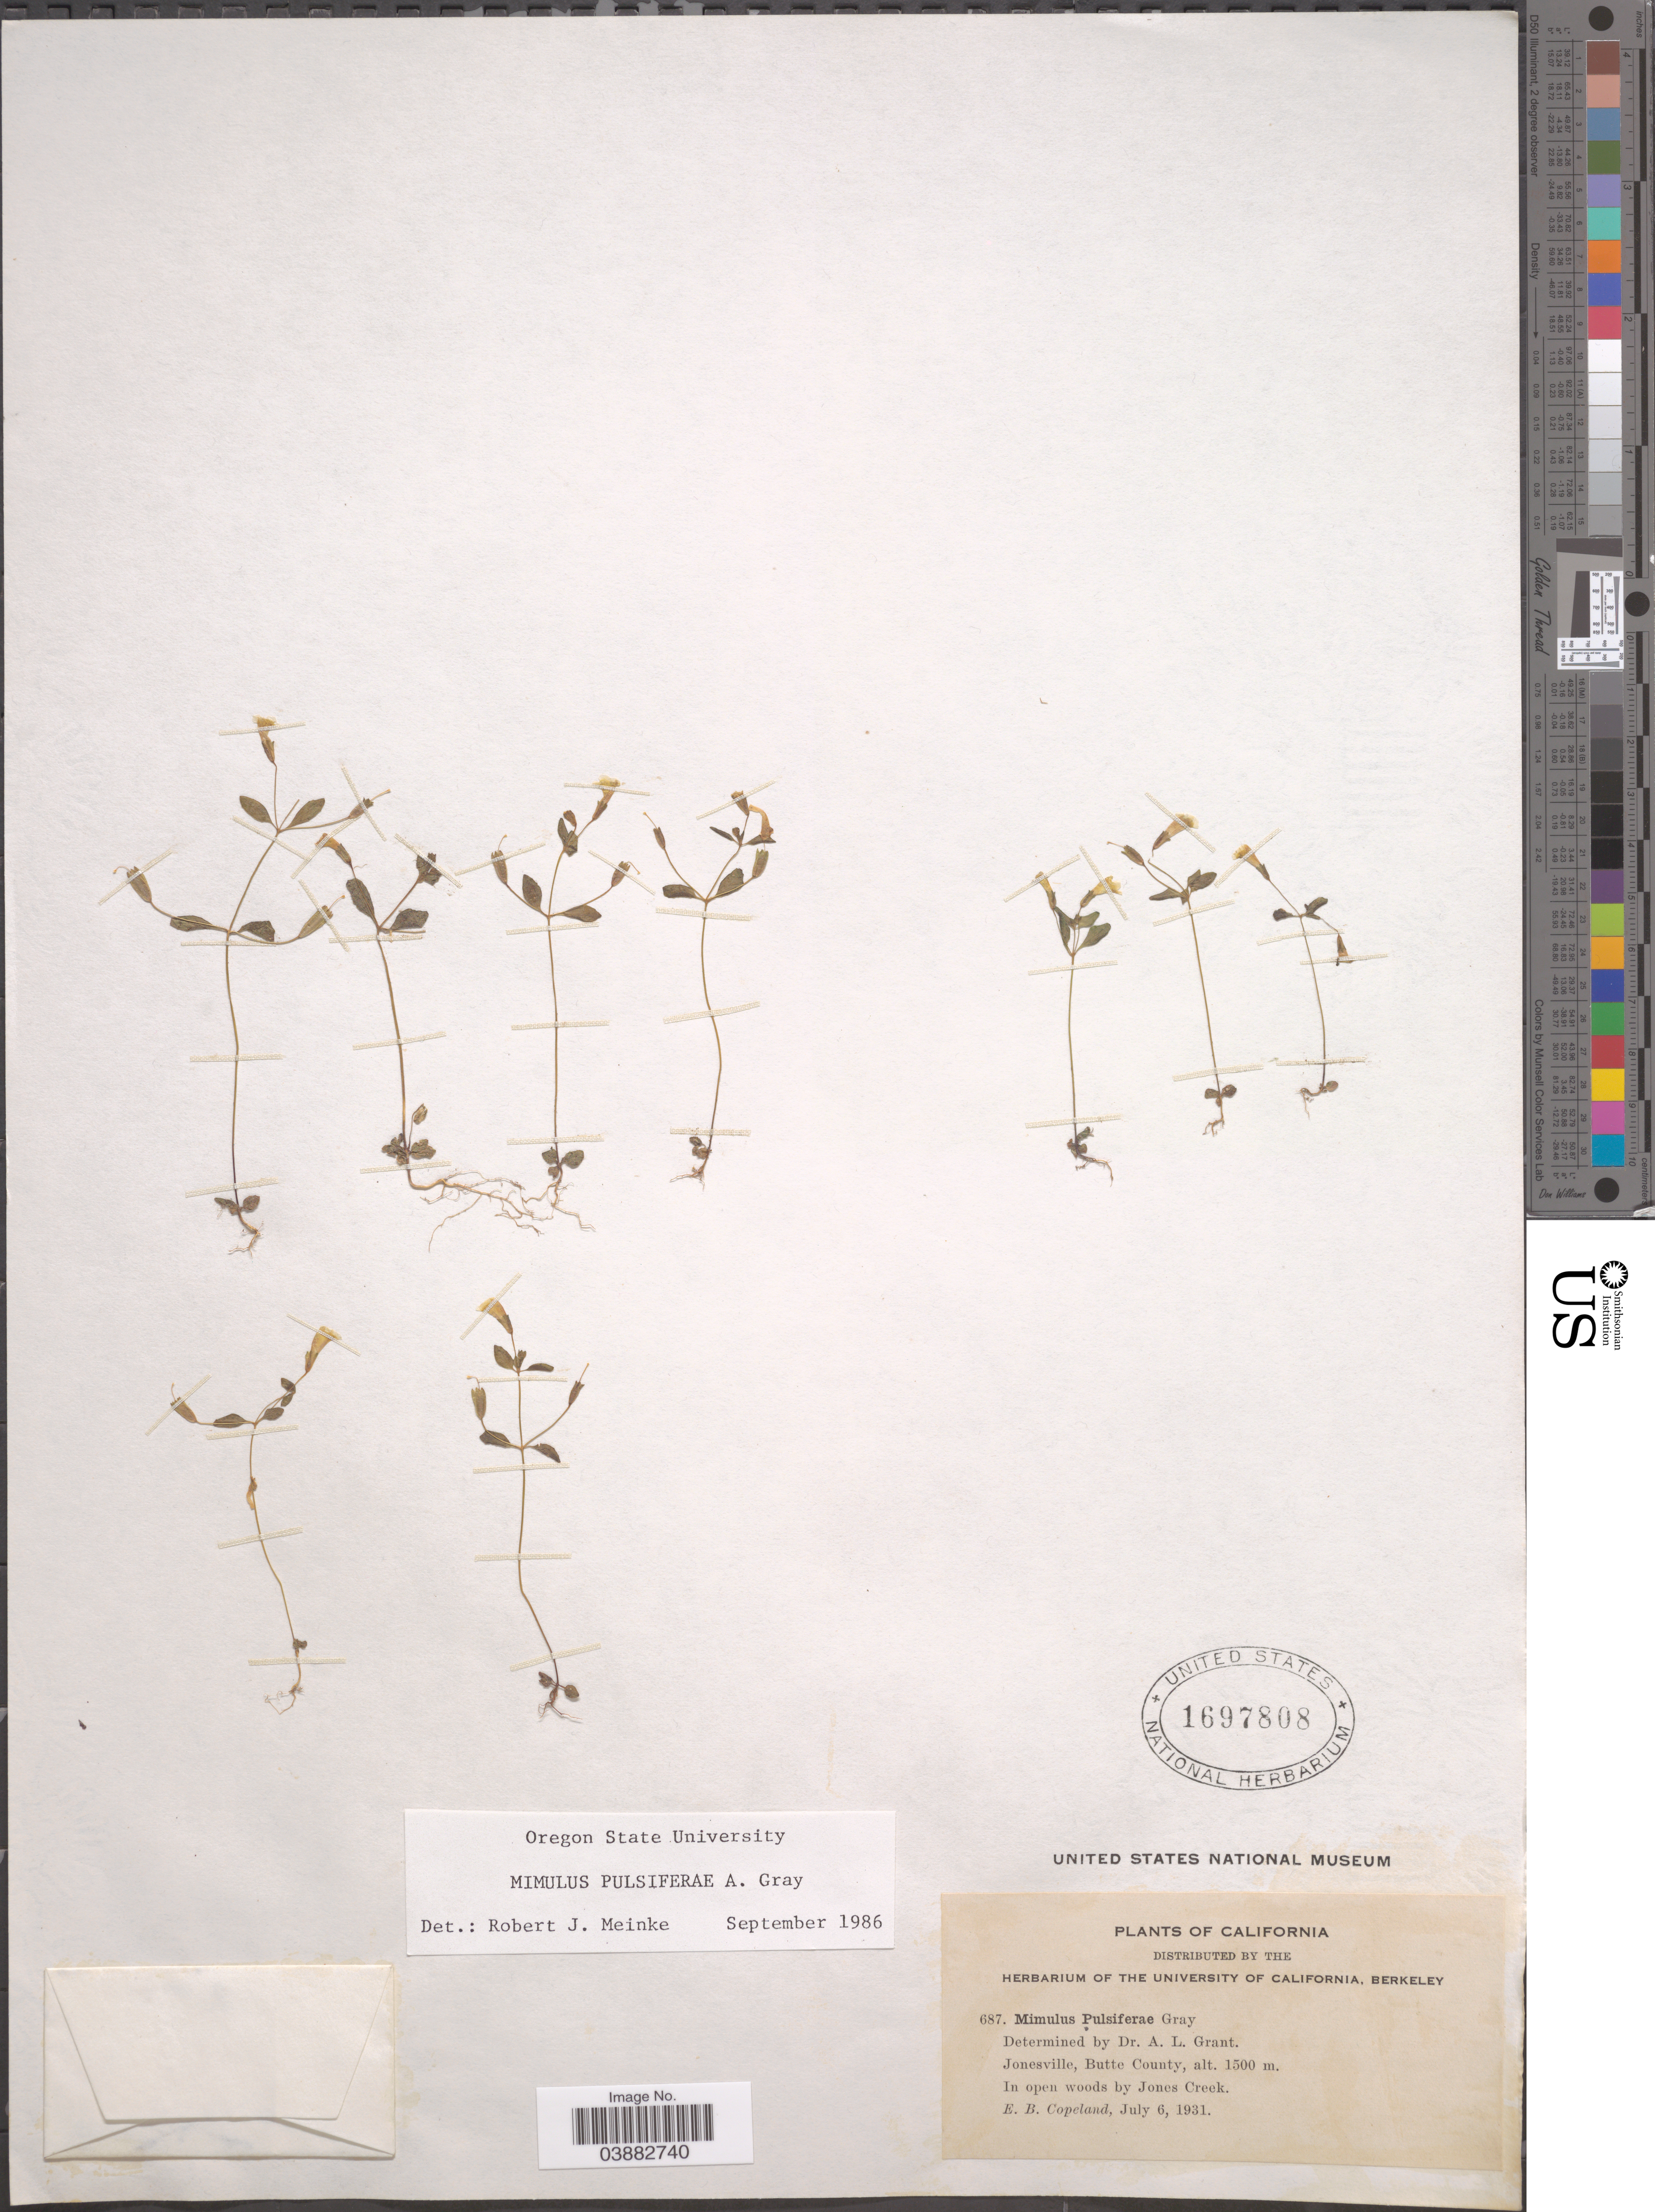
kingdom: Plantae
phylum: Tracheophyta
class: Magnoliopsida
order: Lamiales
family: Phrymaceae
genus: Mimulus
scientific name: Mimulus pulsiferae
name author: A. Gray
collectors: E. B. Copeland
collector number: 687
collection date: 1931-07-06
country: United States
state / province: California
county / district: Butte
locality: Jonesville, Butte County. In open woods by Jones Creek.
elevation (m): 1500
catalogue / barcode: US 1697808